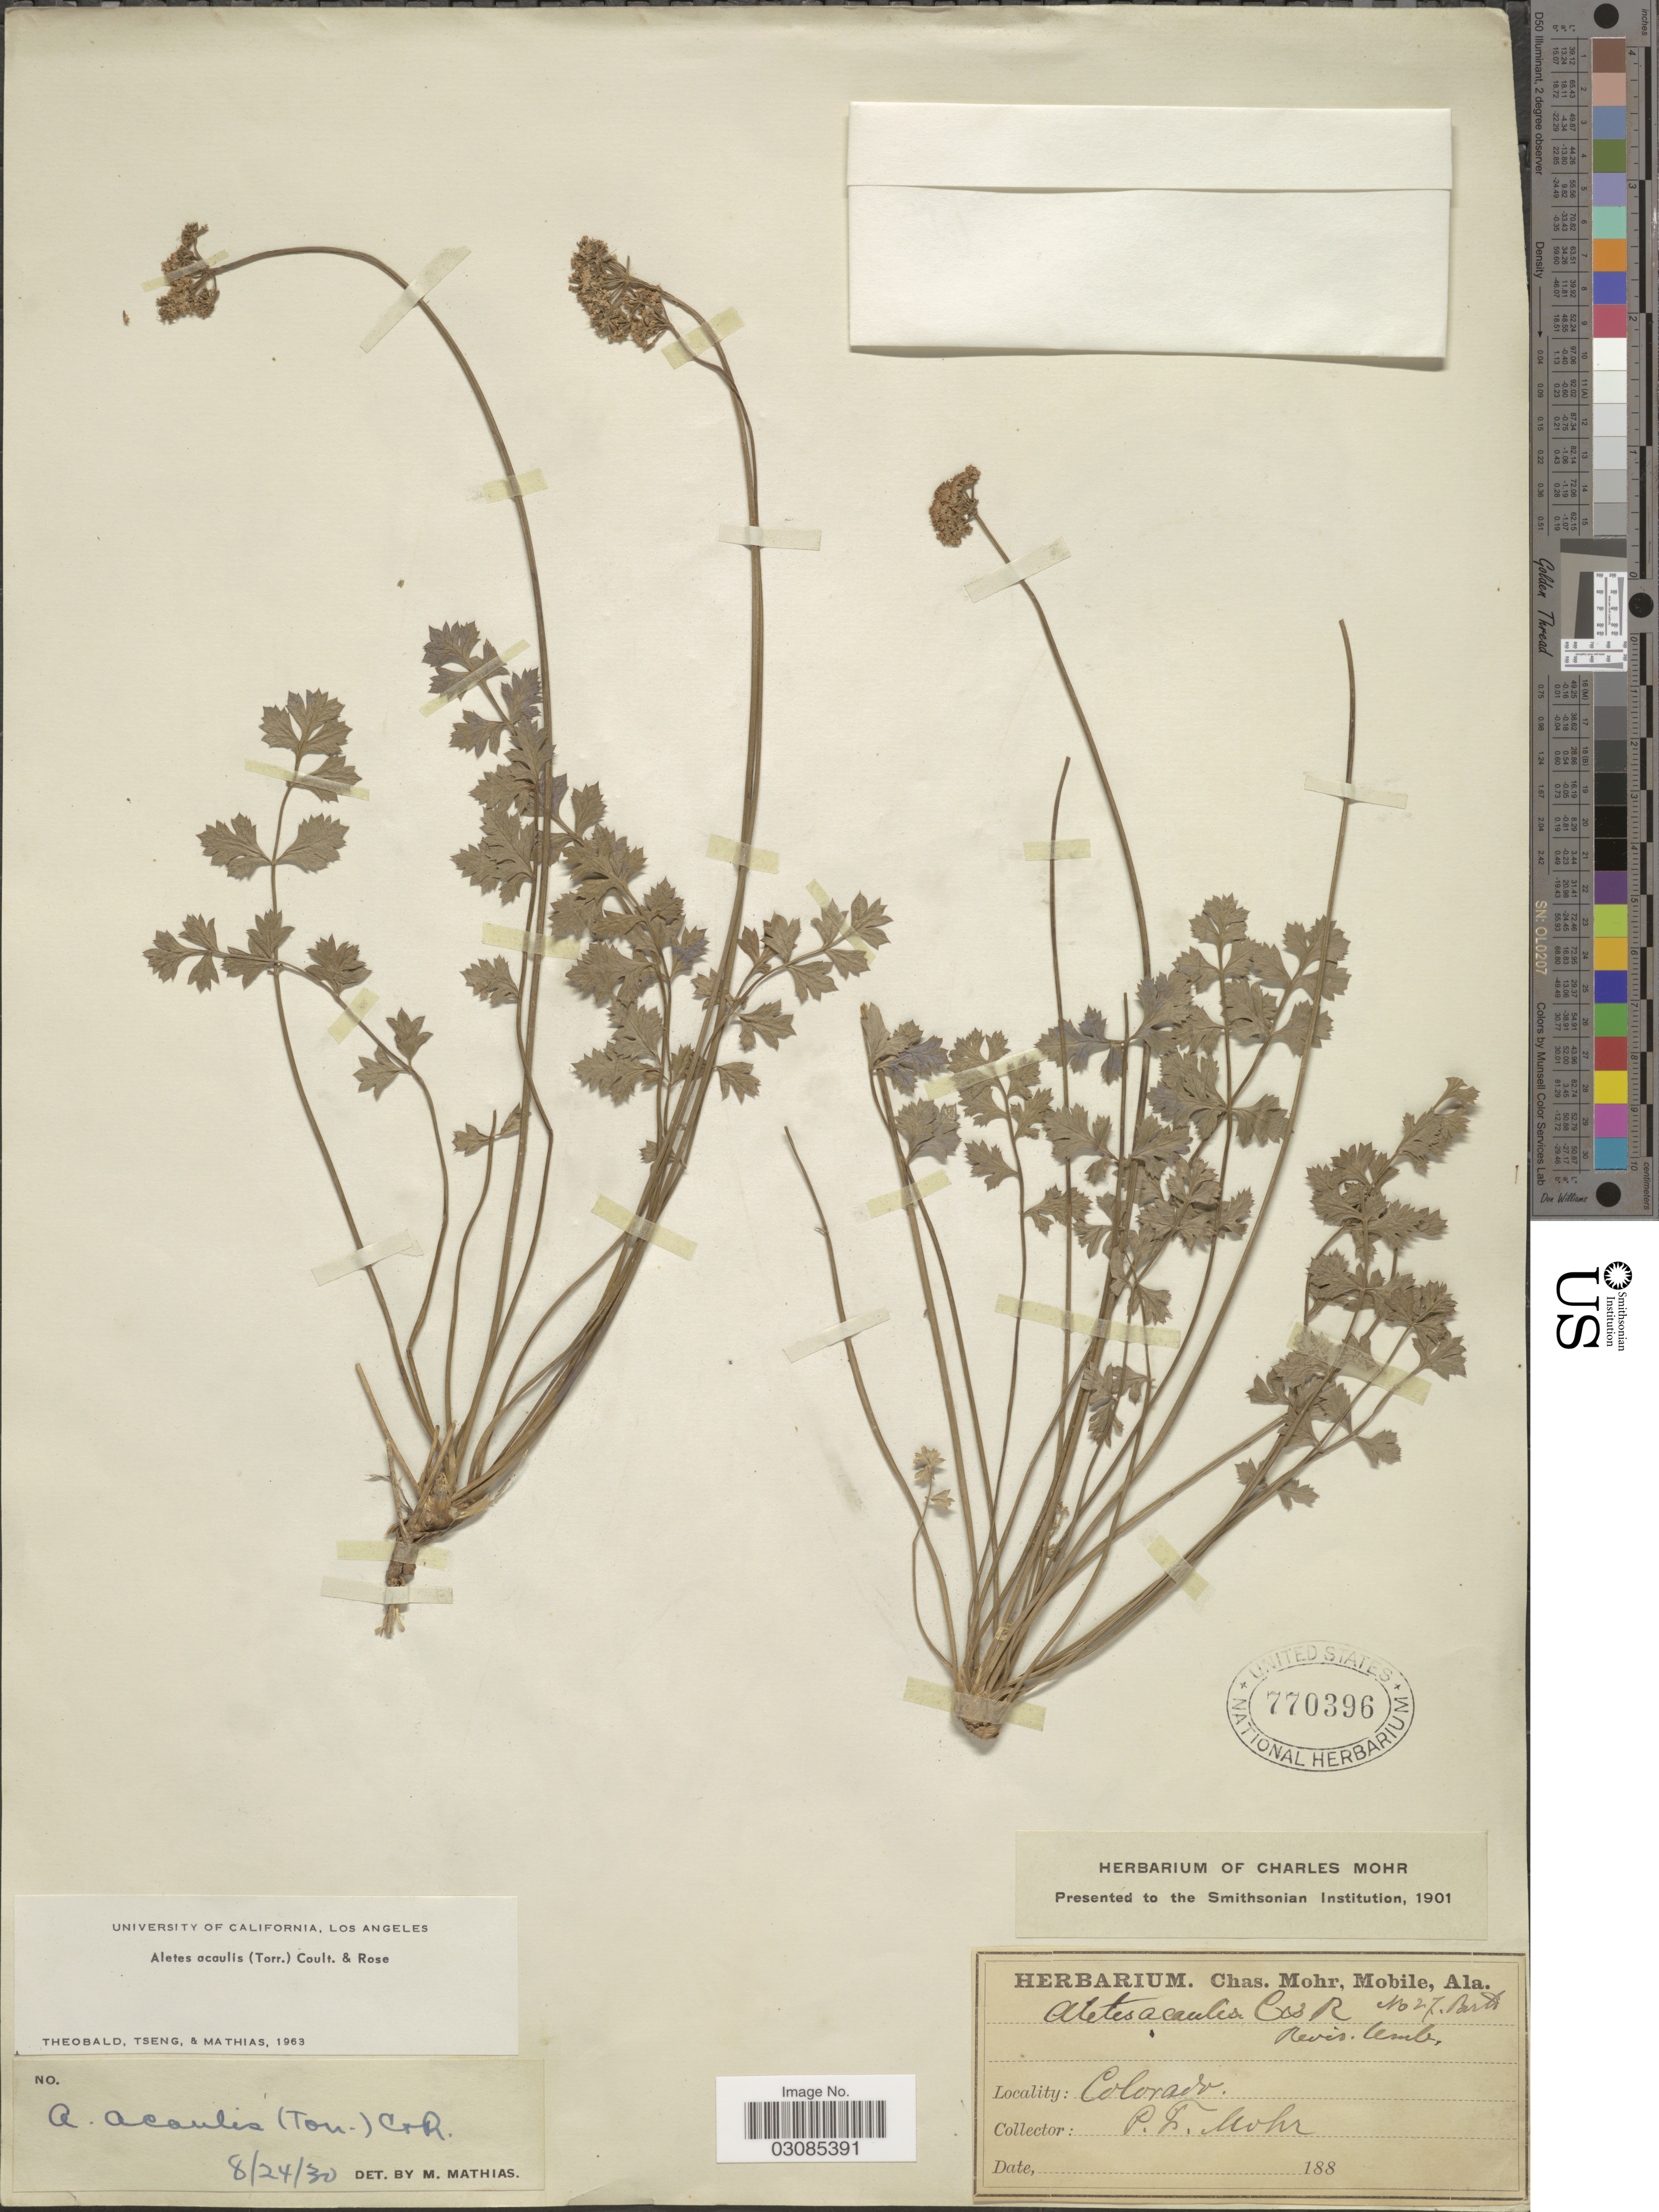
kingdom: Plantae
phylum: Tracheophyta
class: Magnoliopsida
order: Apiales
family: Apiaceae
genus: Aletes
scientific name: Aletes acaulis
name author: (Torr.) J.M. Coult. & Rose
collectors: P. F. Mohr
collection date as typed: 188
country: United States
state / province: Colorado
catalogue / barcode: US 770396